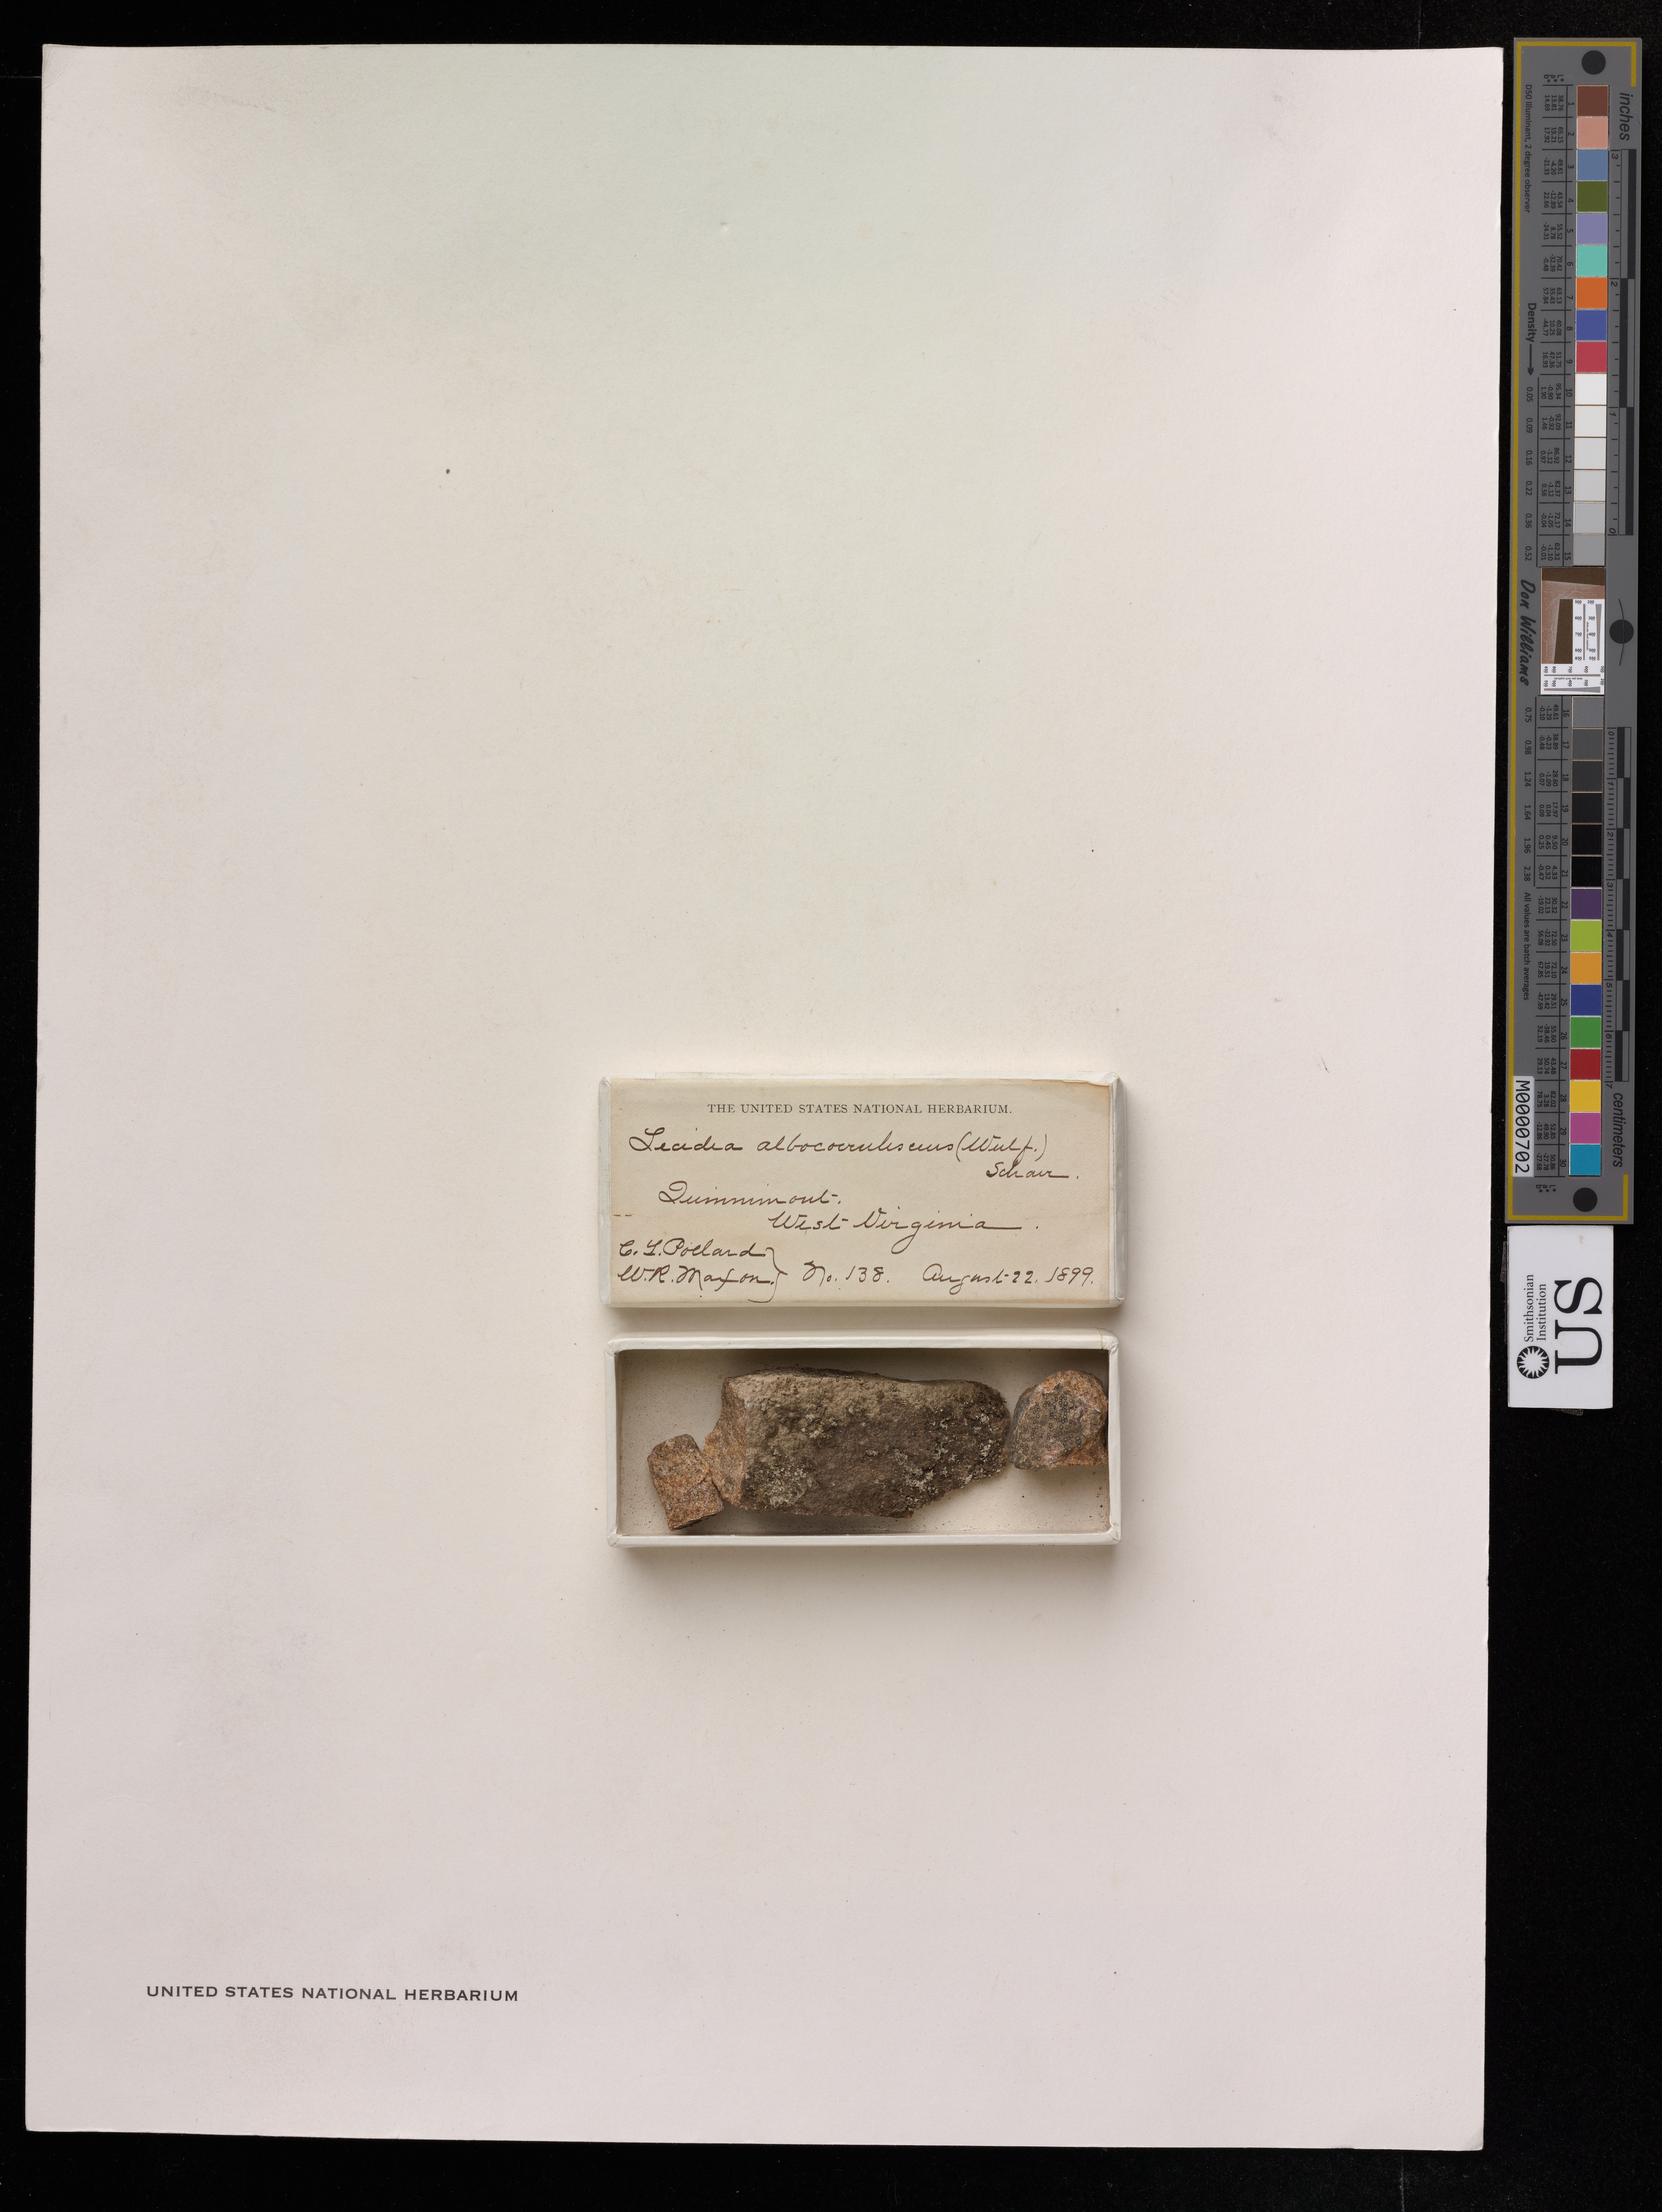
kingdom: Fungi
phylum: Ascomycota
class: Lecanoromycetes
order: Lecideales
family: Lecideaceae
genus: Porpidia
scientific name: Porpidia albocaerulescens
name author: (Wulfen) Hertel & Knoph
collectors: C. L. Pollard & W. R. Maxon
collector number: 138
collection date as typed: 22 Aug 1899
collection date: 1899-08-22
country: United States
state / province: West Virginia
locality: Quinnimout